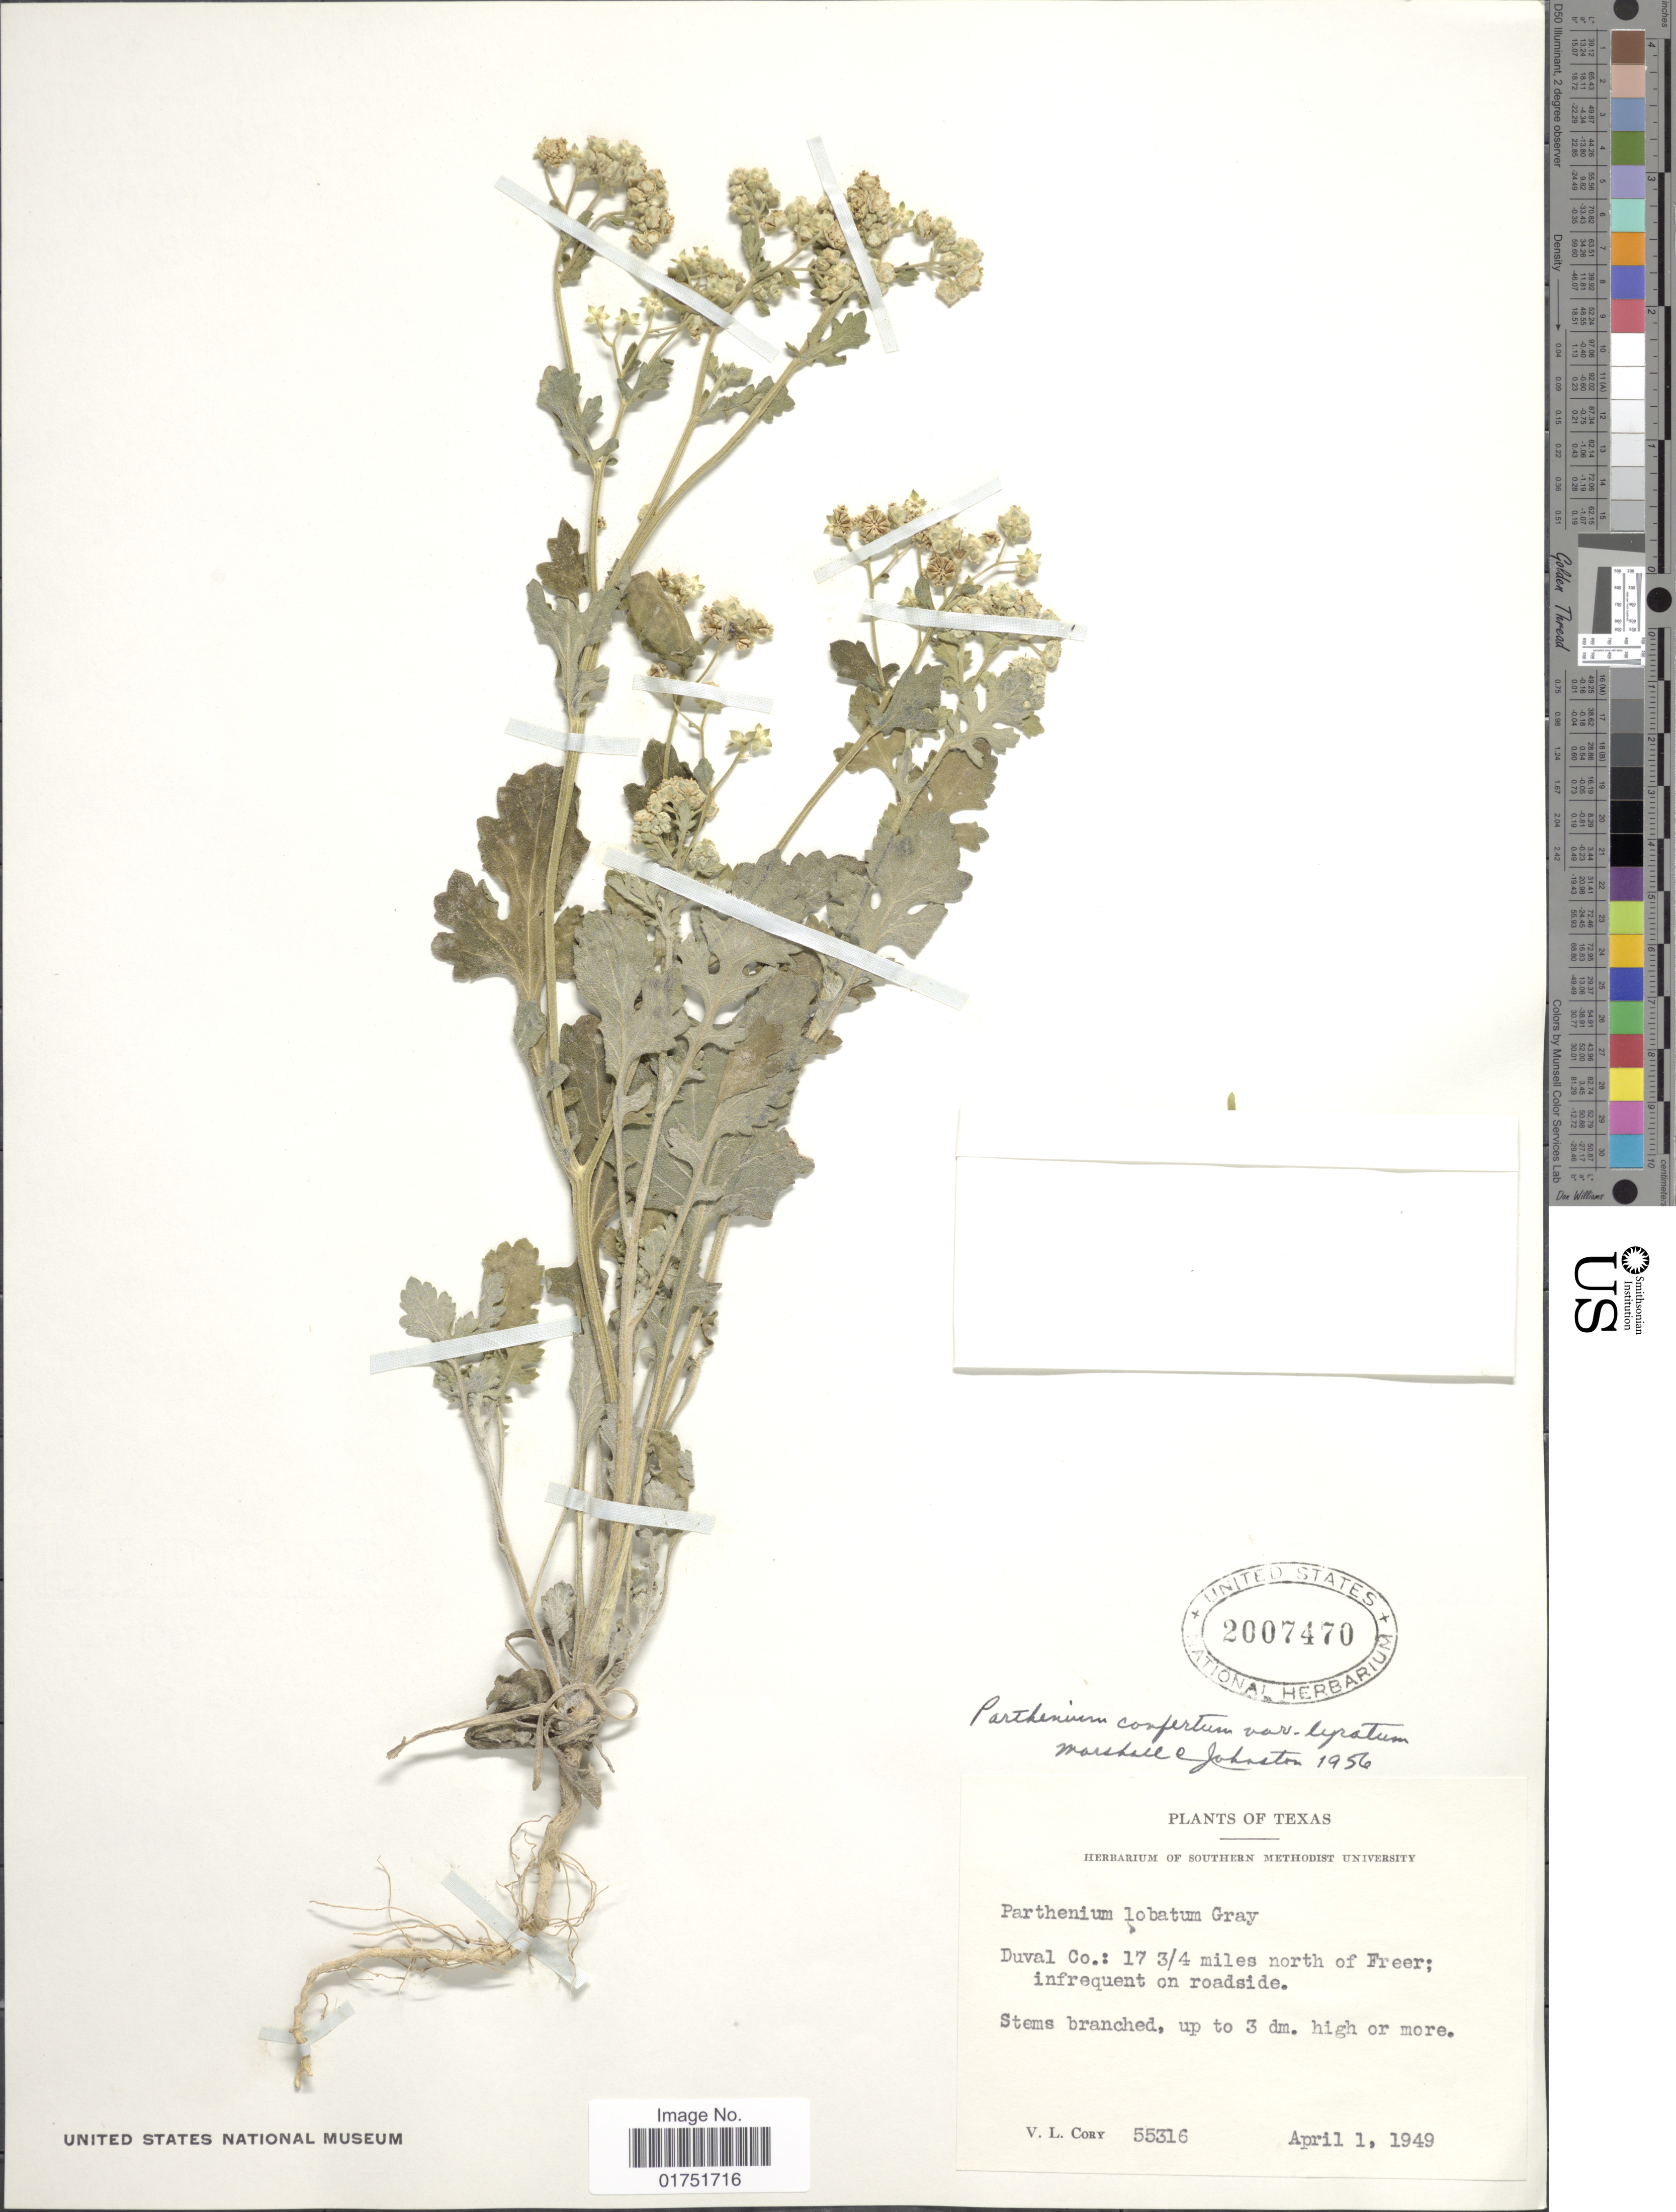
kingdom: Plantae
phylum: Tracheophyta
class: Magnoliopsida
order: Asterales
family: Asteraceae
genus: Parthenium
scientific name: Parthenium confertum var. lyratum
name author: (A. Gray) Rollins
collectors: V. Cory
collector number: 55316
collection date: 1949-04-01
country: United States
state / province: Texas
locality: Duval Co., 17 3/4 miles north of Freer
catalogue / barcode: US 2007470